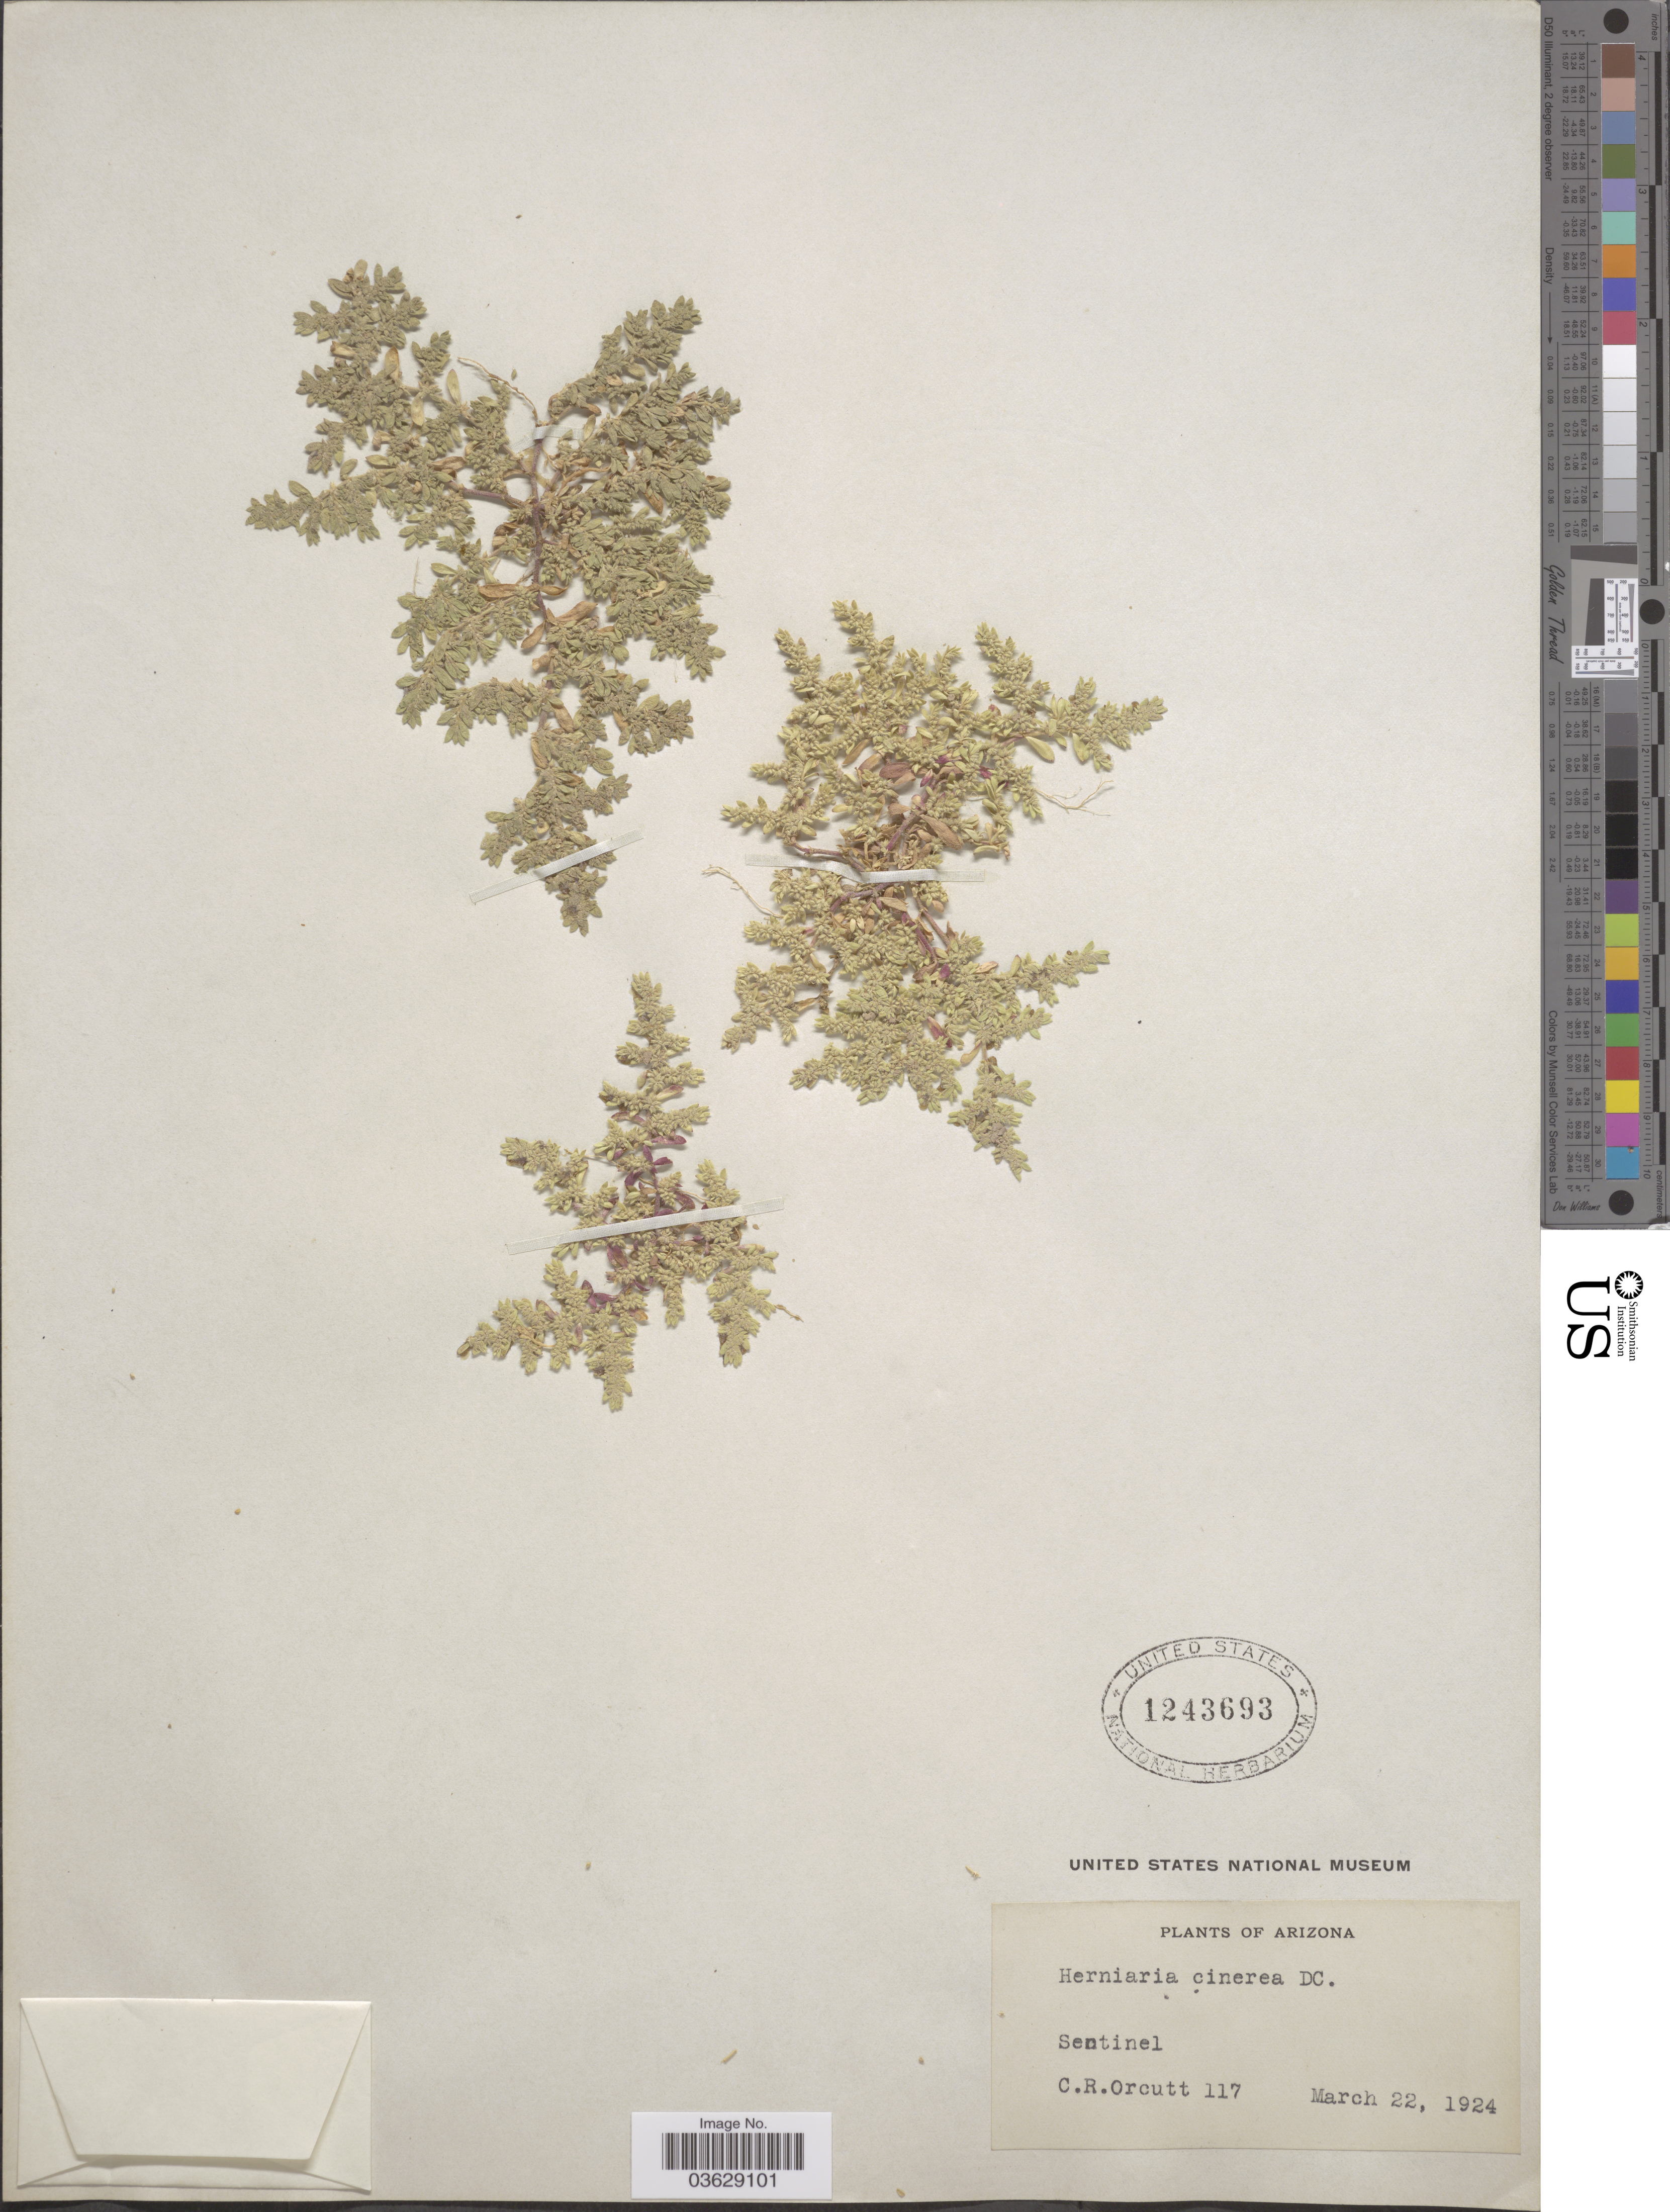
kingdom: Plantae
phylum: Tracheophyta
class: Magnoliopsida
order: Caryophyllales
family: Caryophyllaceae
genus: Herniaria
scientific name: Herniaria cinerea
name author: DC.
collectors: C. R. Orcutt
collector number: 117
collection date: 1924-03-22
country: United States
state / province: Arizona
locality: Sentinel.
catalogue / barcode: US 1243693